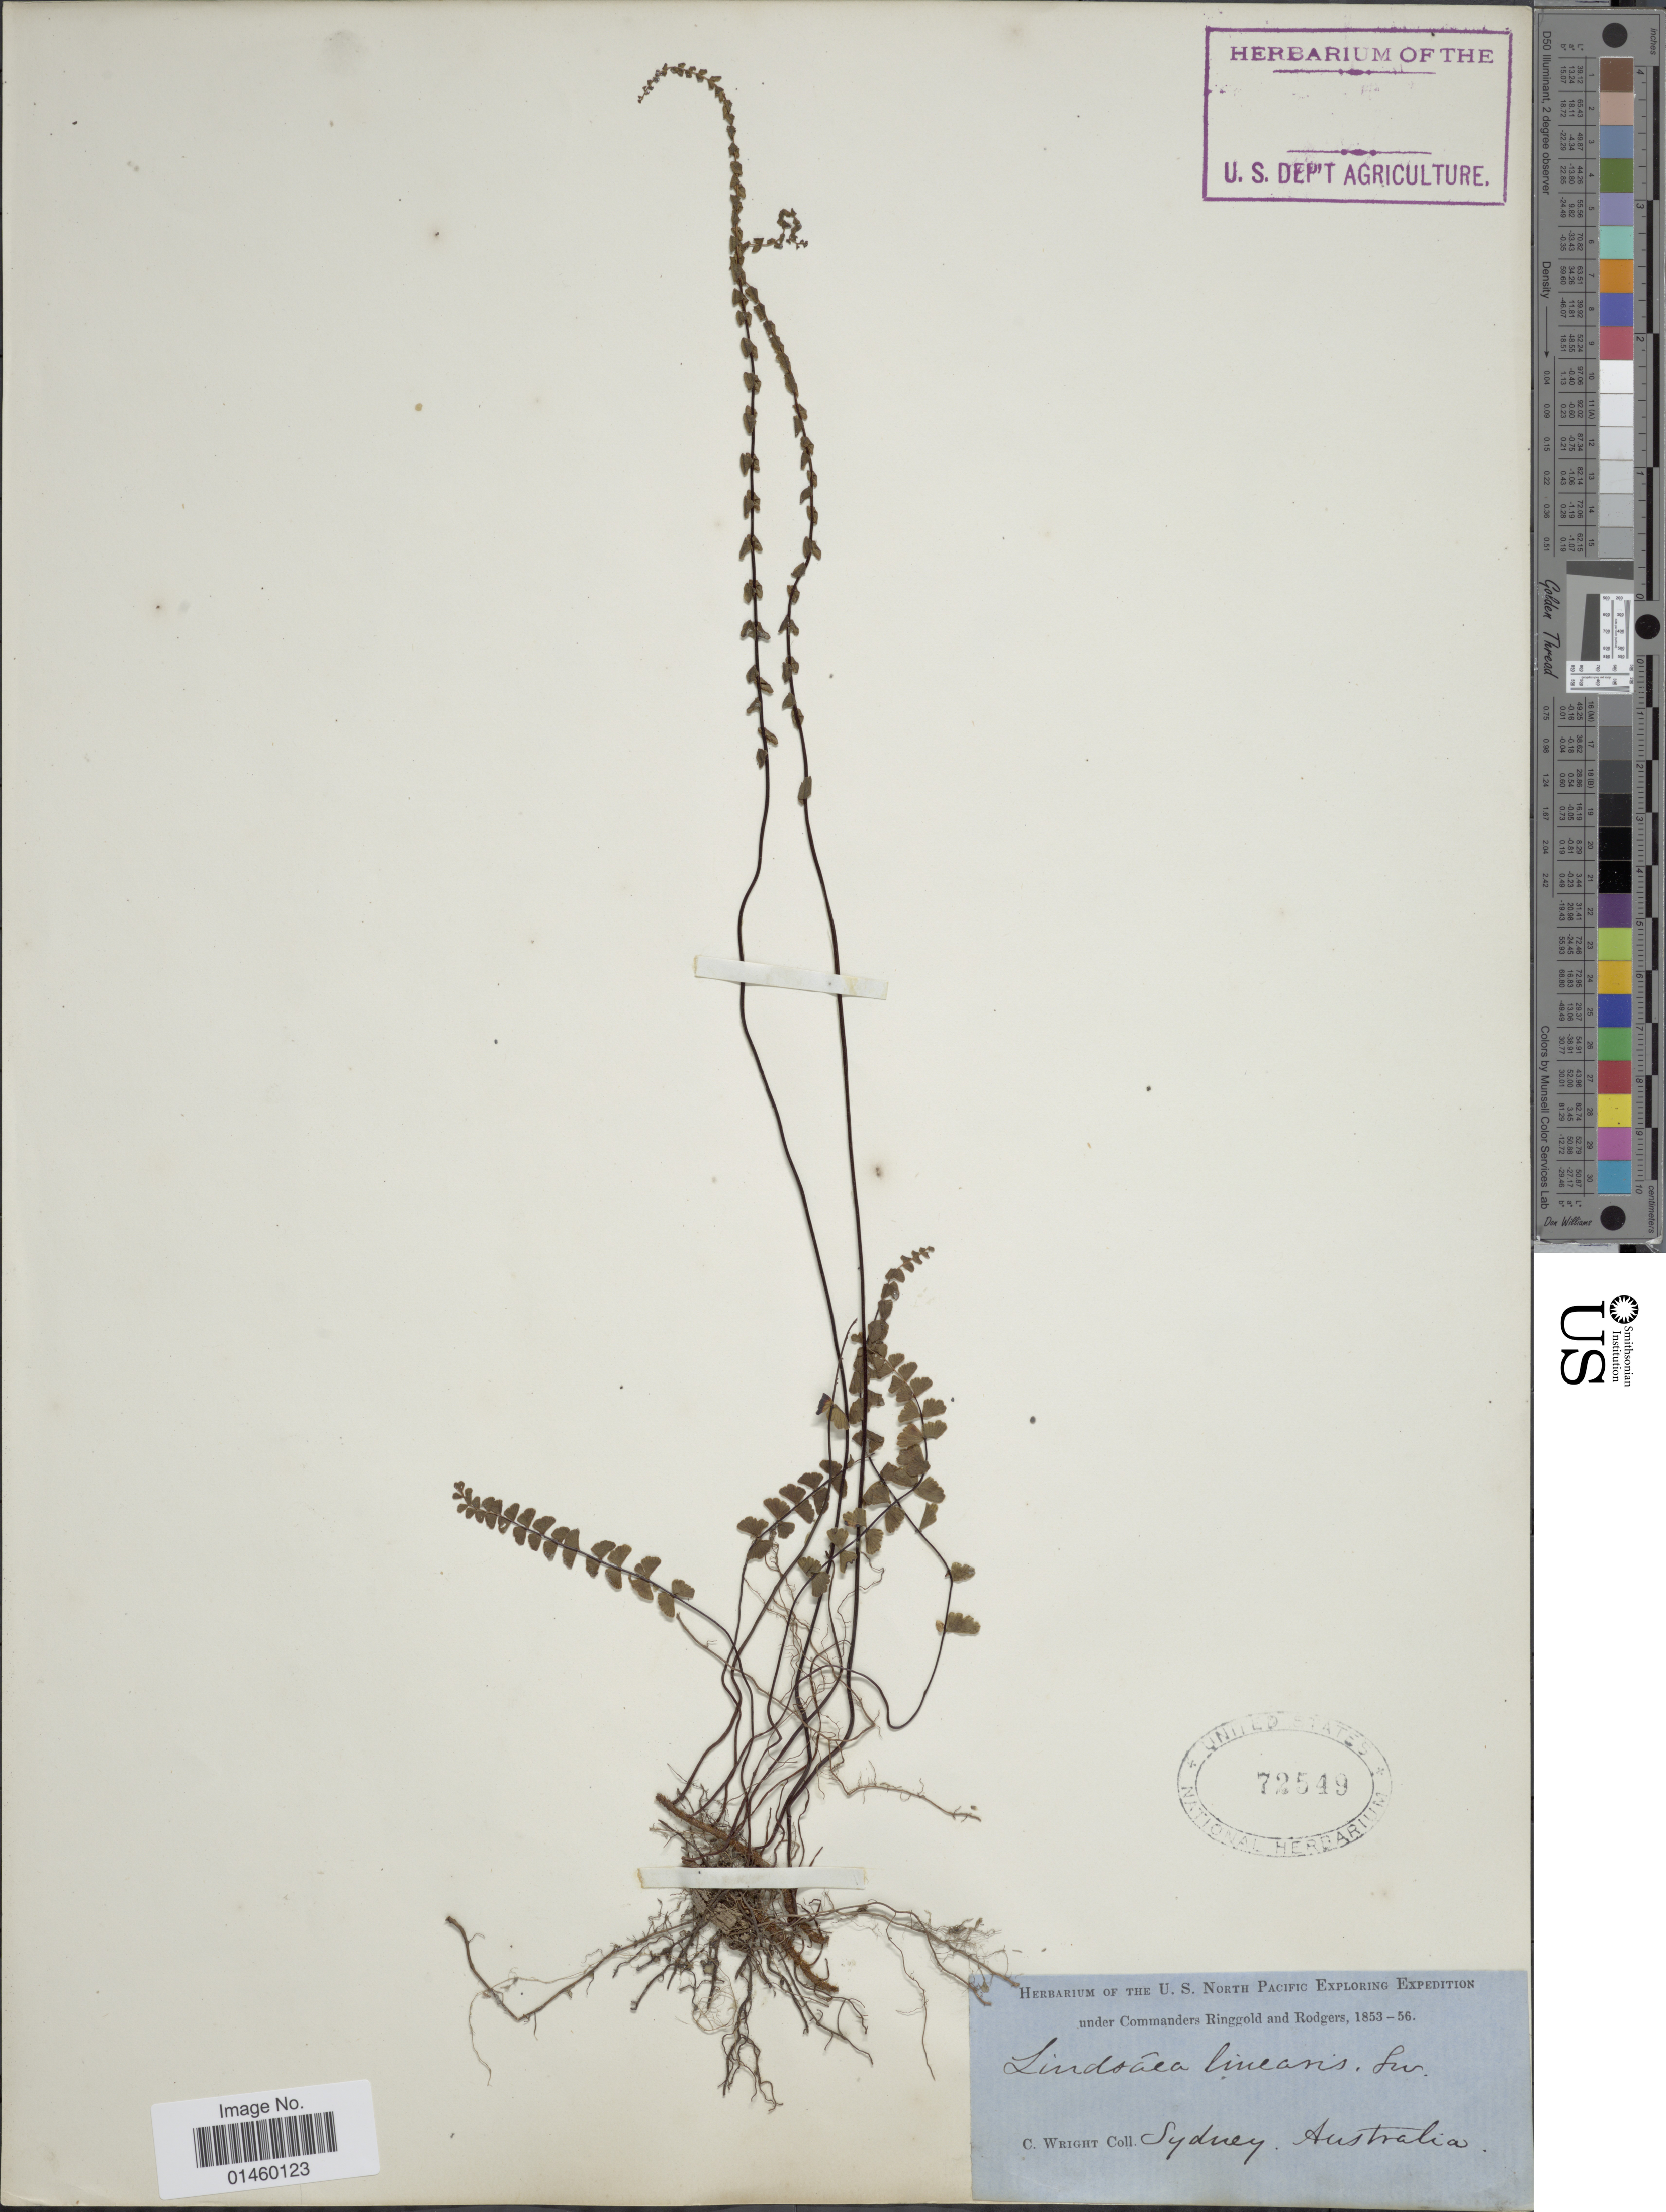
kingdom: Plantae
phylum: Tracheophyta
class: Polypodiopsida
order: Polypodiales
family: Lindsaeaceae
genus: Lindsaea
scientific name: Lindsaea linearis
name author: Sw.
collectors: C. Wright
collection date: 1853/1856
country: Australia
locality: Sydney.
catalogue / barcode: US 72549